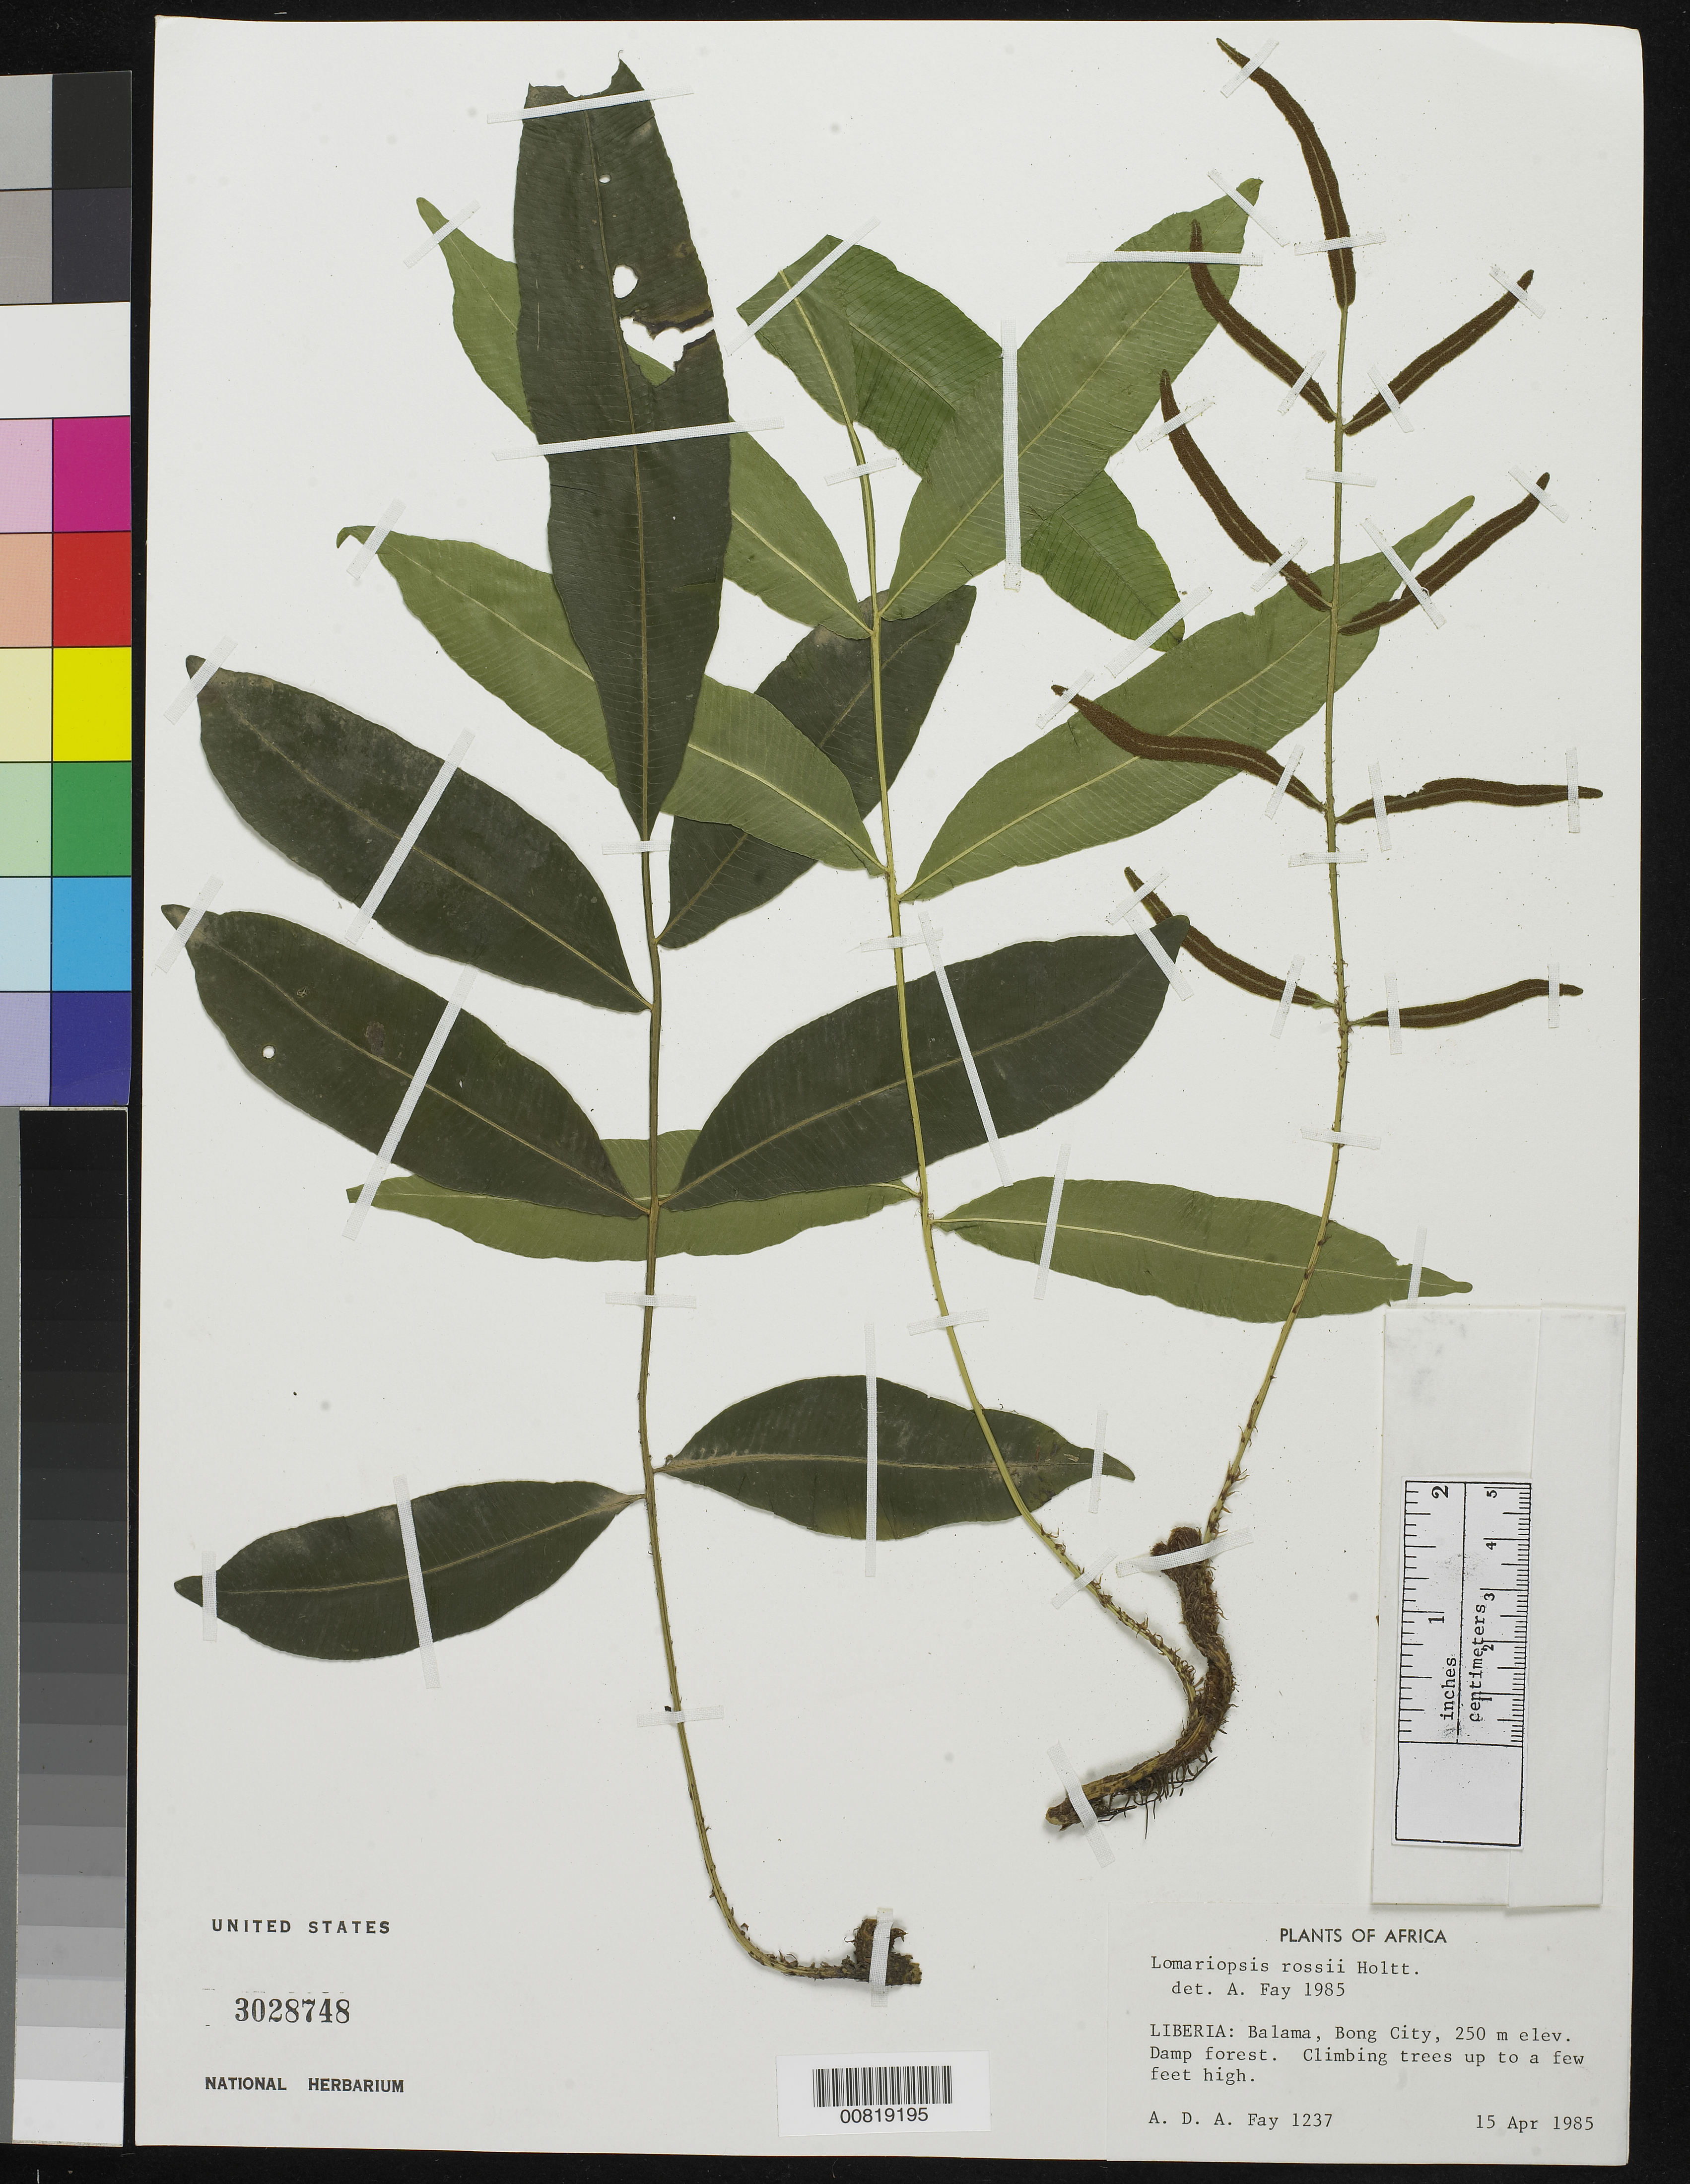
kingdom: Plantae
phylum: Tracheophyta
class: Polypodiopsida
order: Polypodiales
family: Lomariopsidaceae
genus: Lomariopsis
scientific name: Lomariopsis rossii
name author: Holttum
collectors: A. Fay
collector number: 1237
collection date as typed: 15 Apr 1985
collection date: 1985-04-15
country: Liberia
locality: Balama, Bong City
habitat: Damp forest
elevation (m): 250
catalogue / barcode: US 3028748